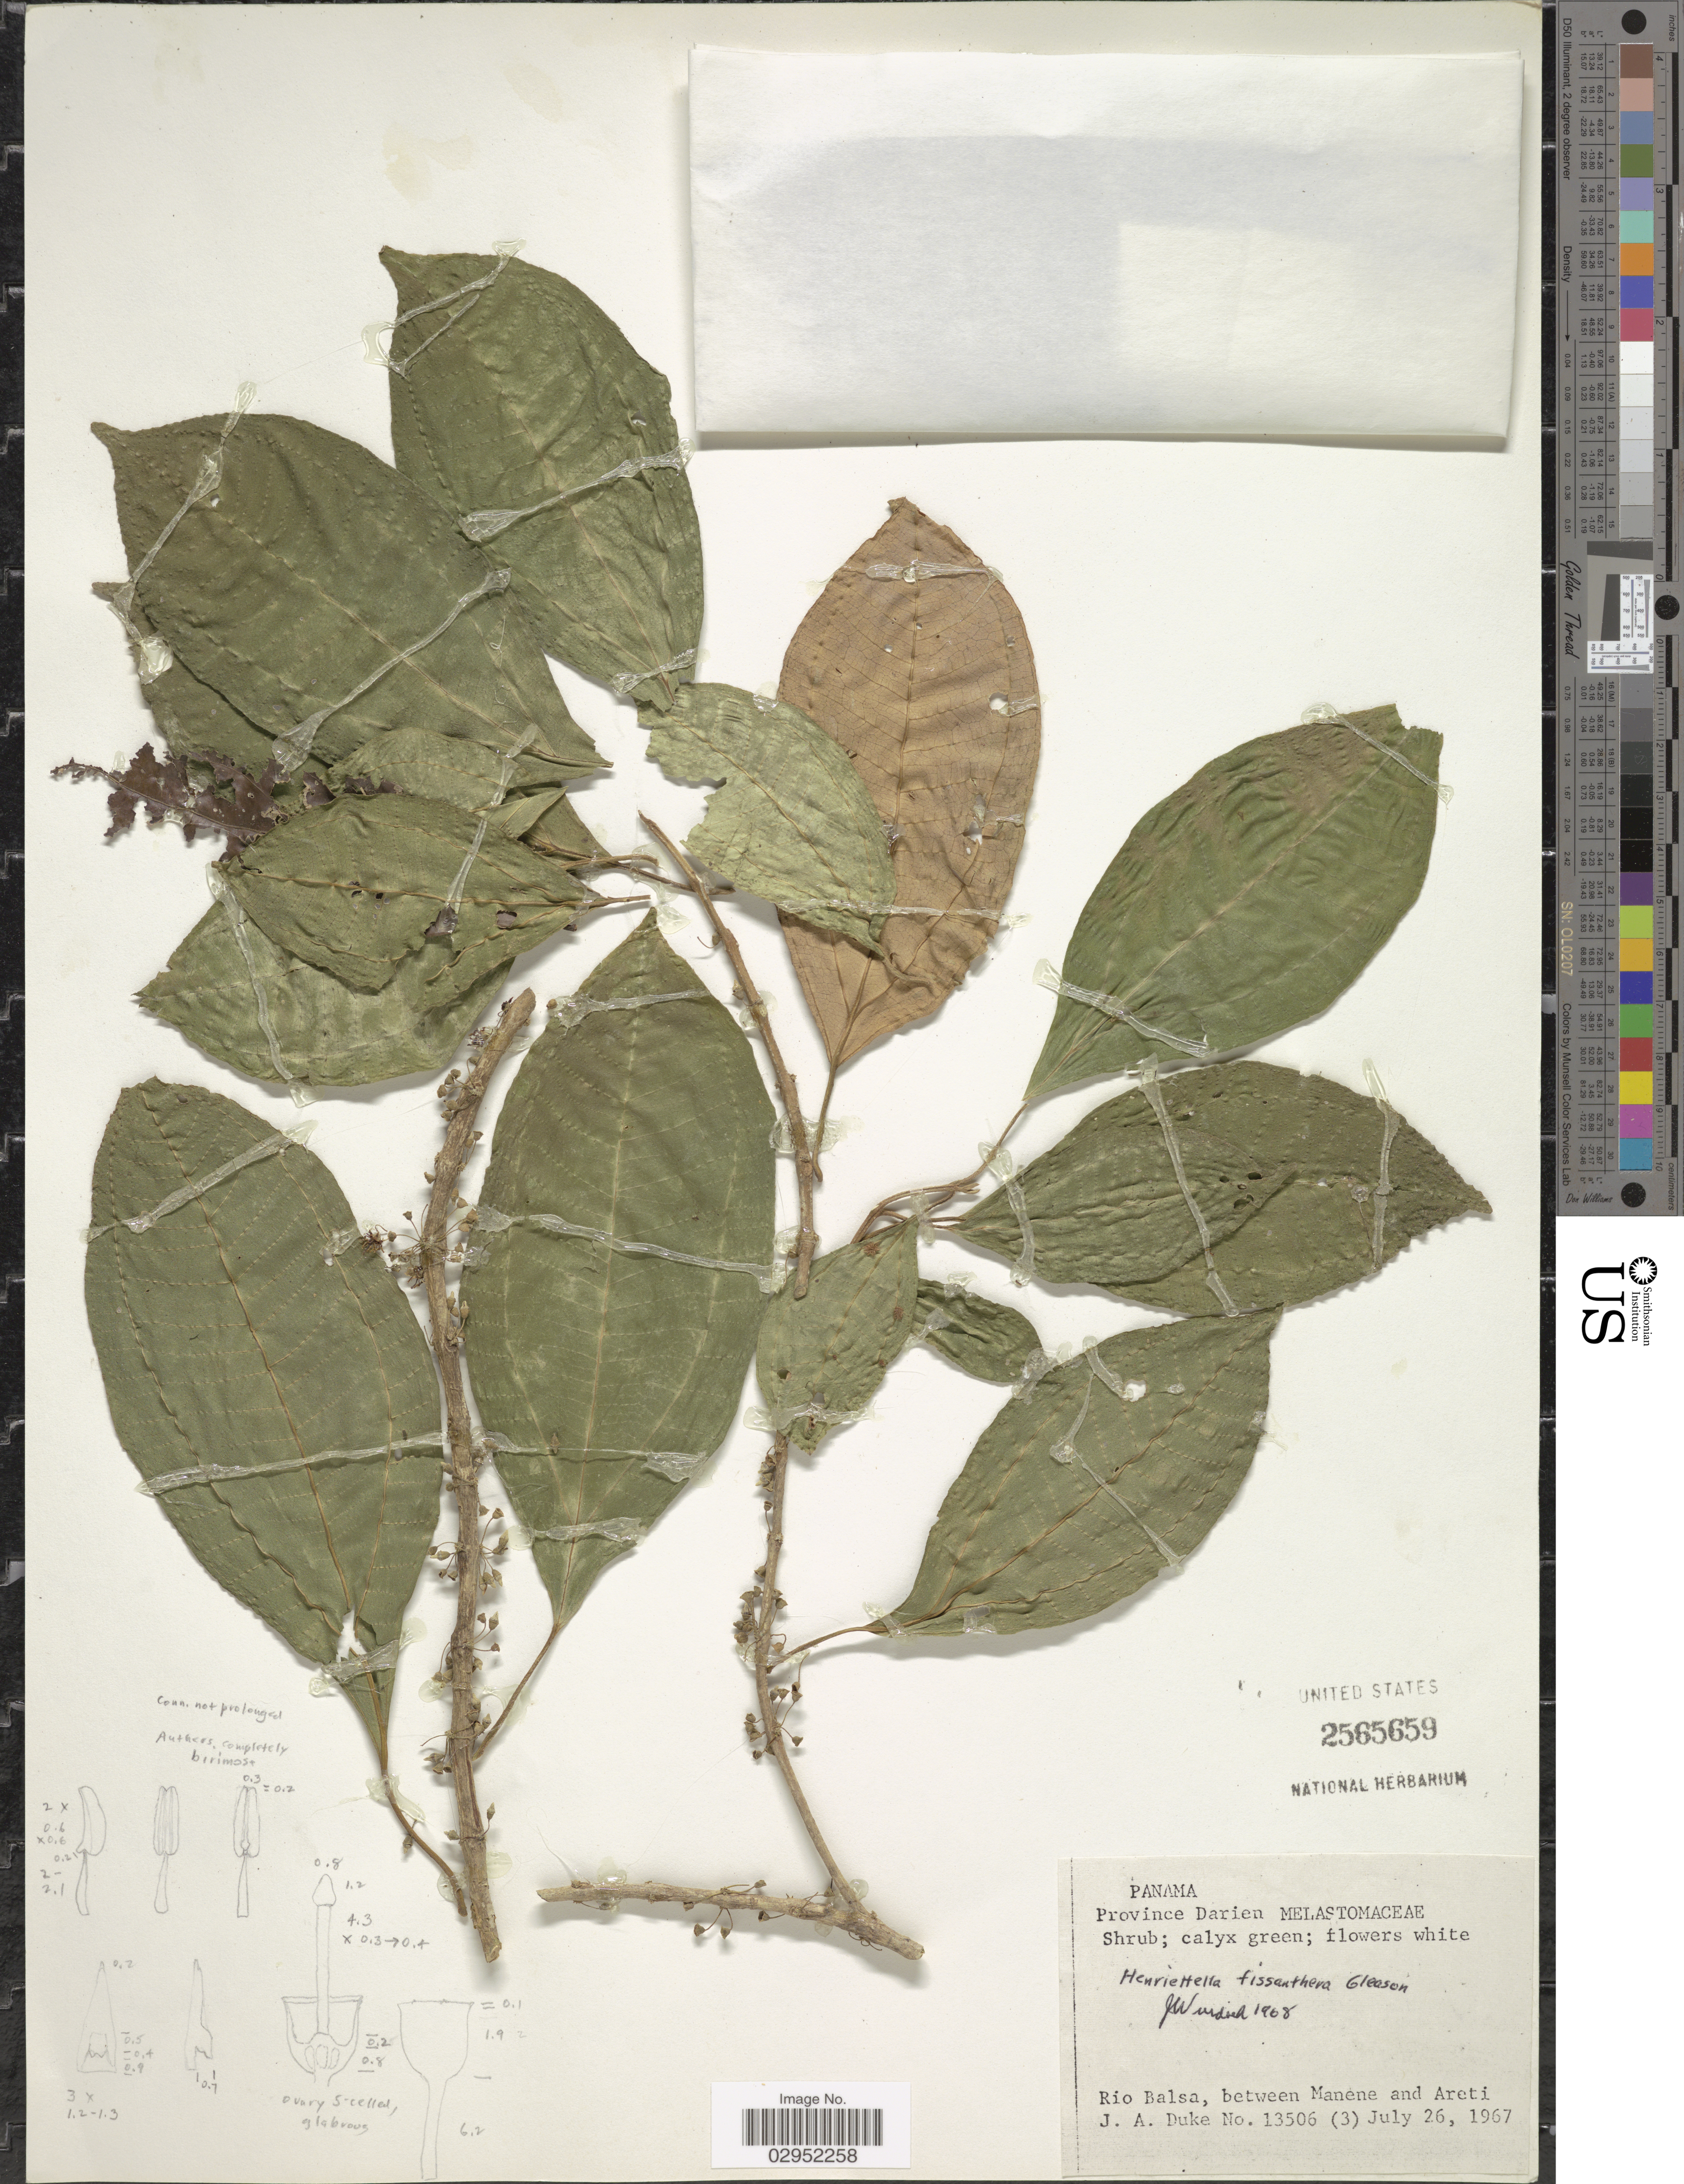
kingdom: Plantae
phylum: Tracheophyta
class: Magnoliopsida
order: Myrtales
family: Melastomataceae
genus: Henriettea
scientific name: Henriettea fissanthera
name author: (Gleason) Penneys et al.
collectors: J. A. Duke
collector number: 13506 (3)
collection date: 1967-07-26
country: Panama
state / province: Darién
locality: Rio Balsa, between Manene and Areti.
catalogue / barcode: US 2565659